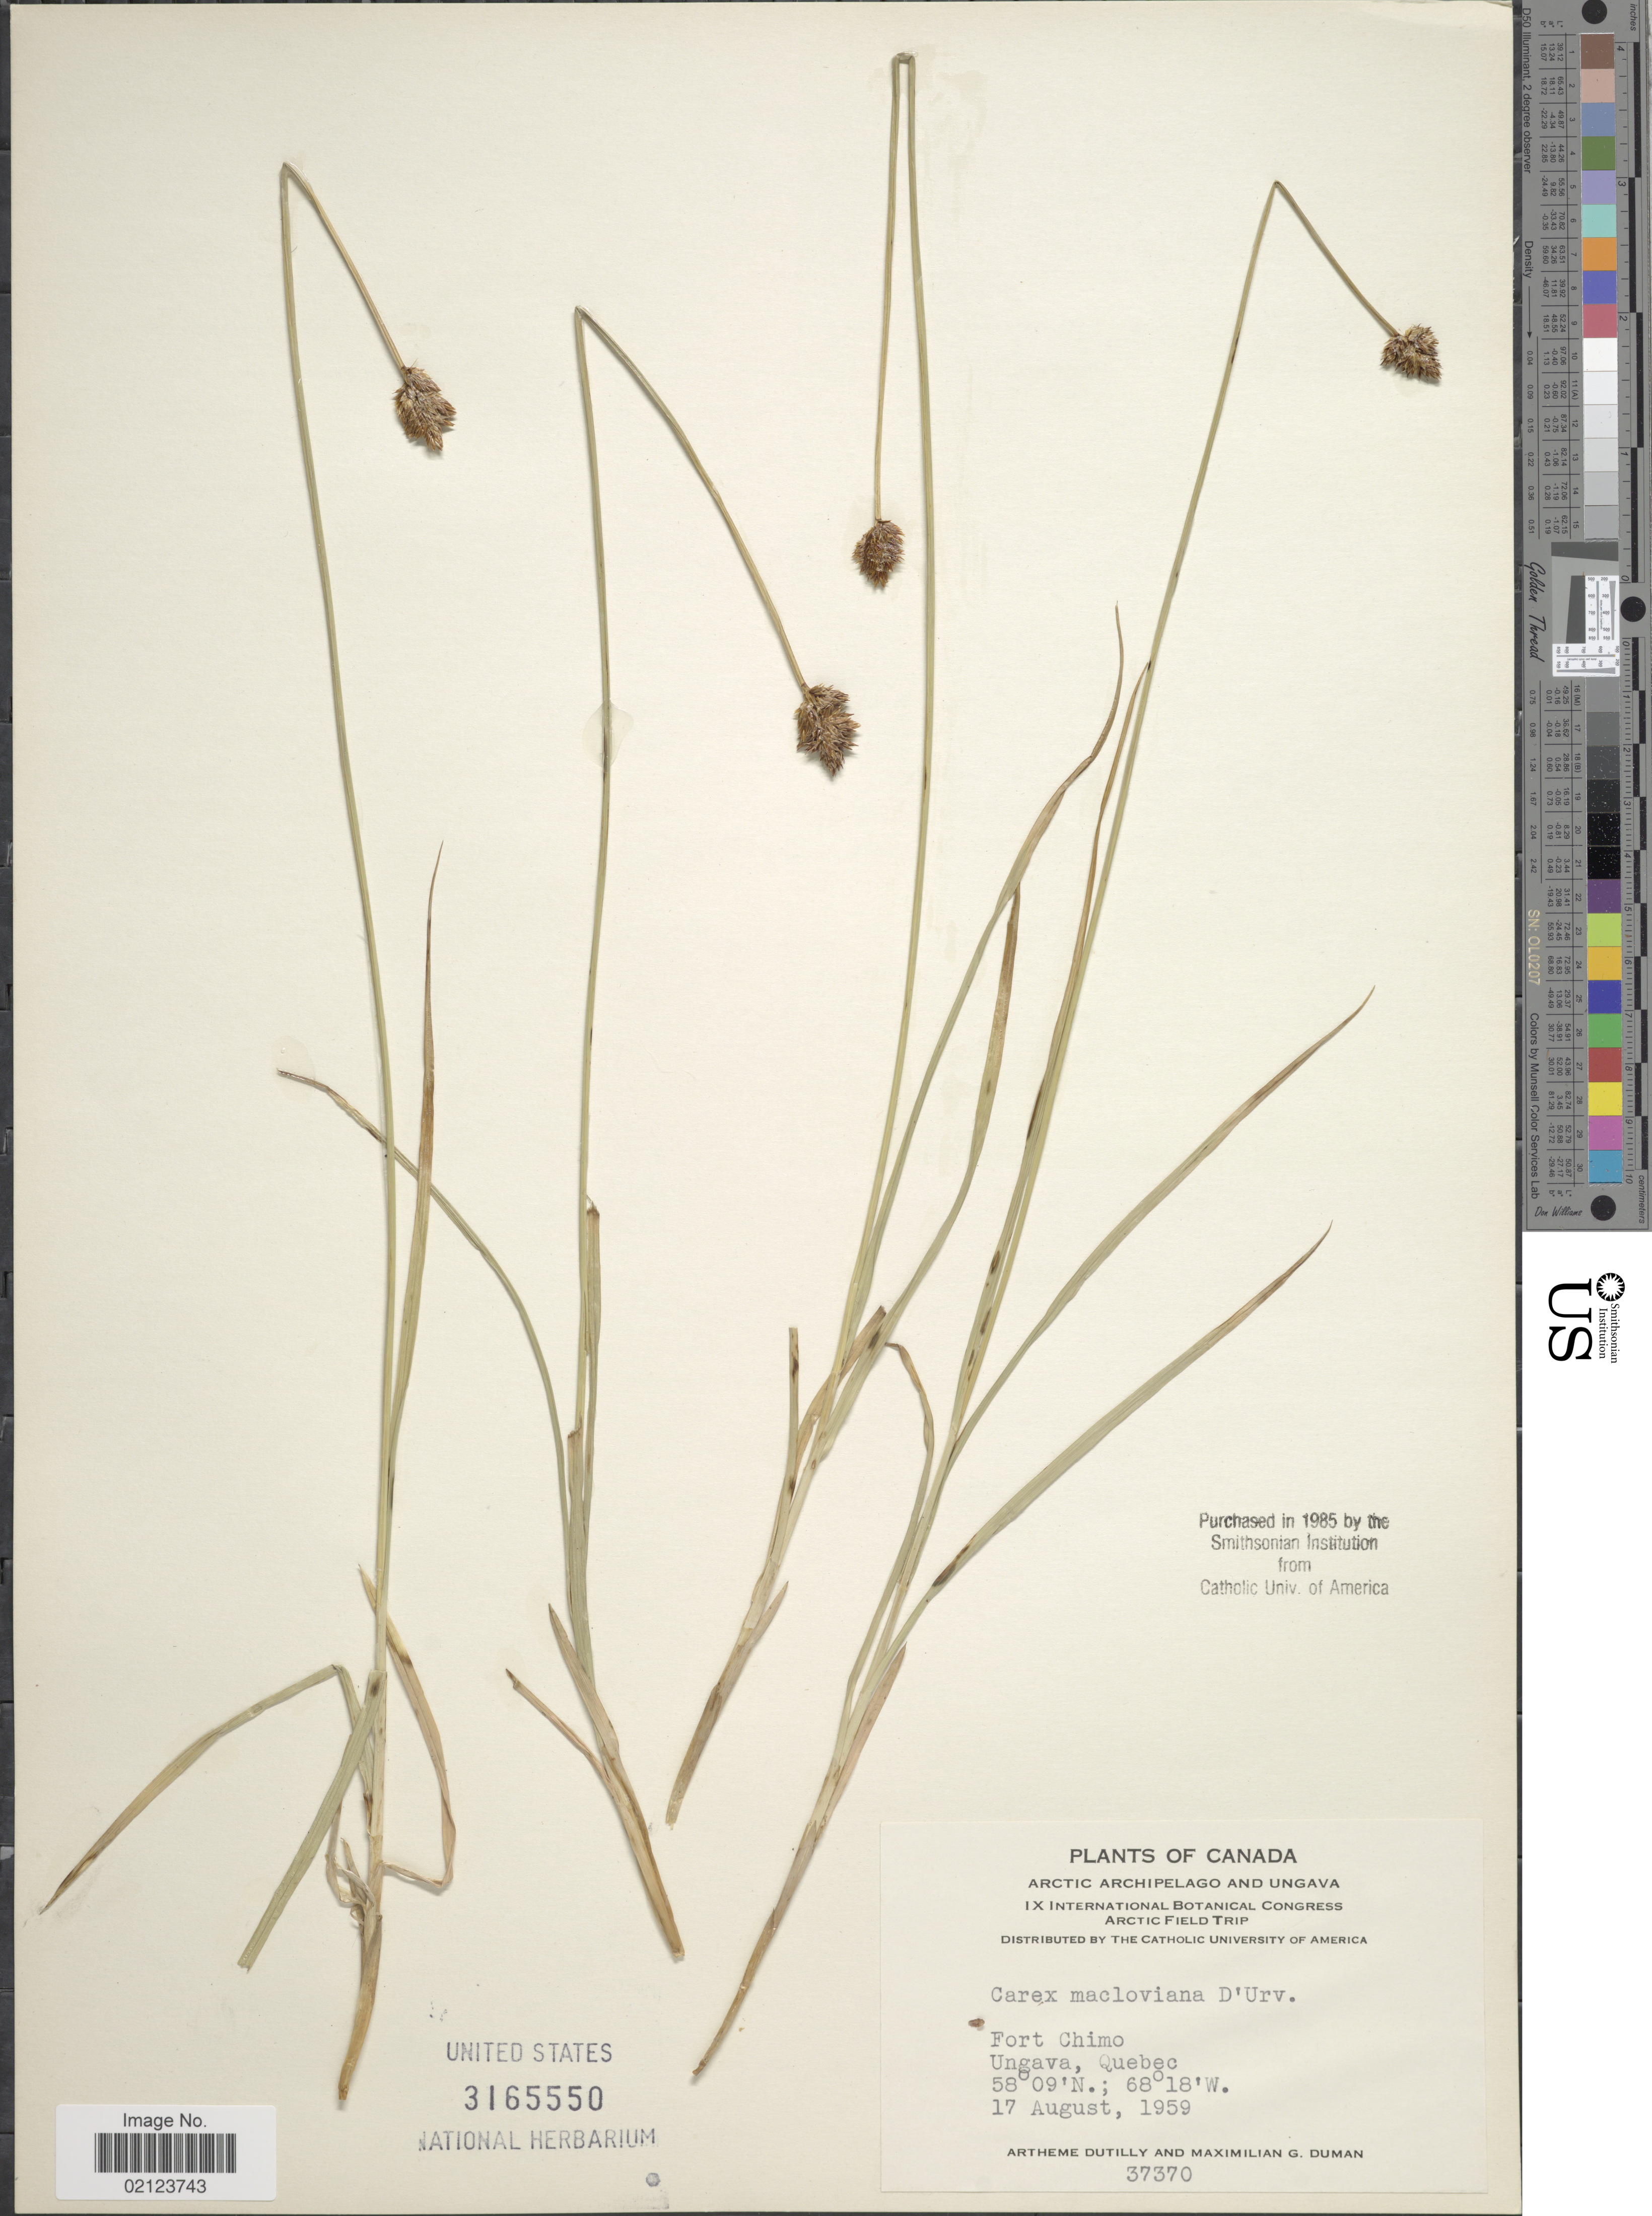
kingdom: Plantae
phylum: Tracheophyta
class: Liliopsida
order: Poales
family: Cyperaceae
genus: Carex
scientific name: Carex macloviana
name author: d'Urv.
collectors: A. Dutilly & M. Duman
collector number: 37370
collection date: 1959-08-17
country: Canada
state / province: Quebec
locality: Arctic Archipelago and Ungava. Fort Chimo. Ungava, Quebec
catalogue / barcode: US 3165550